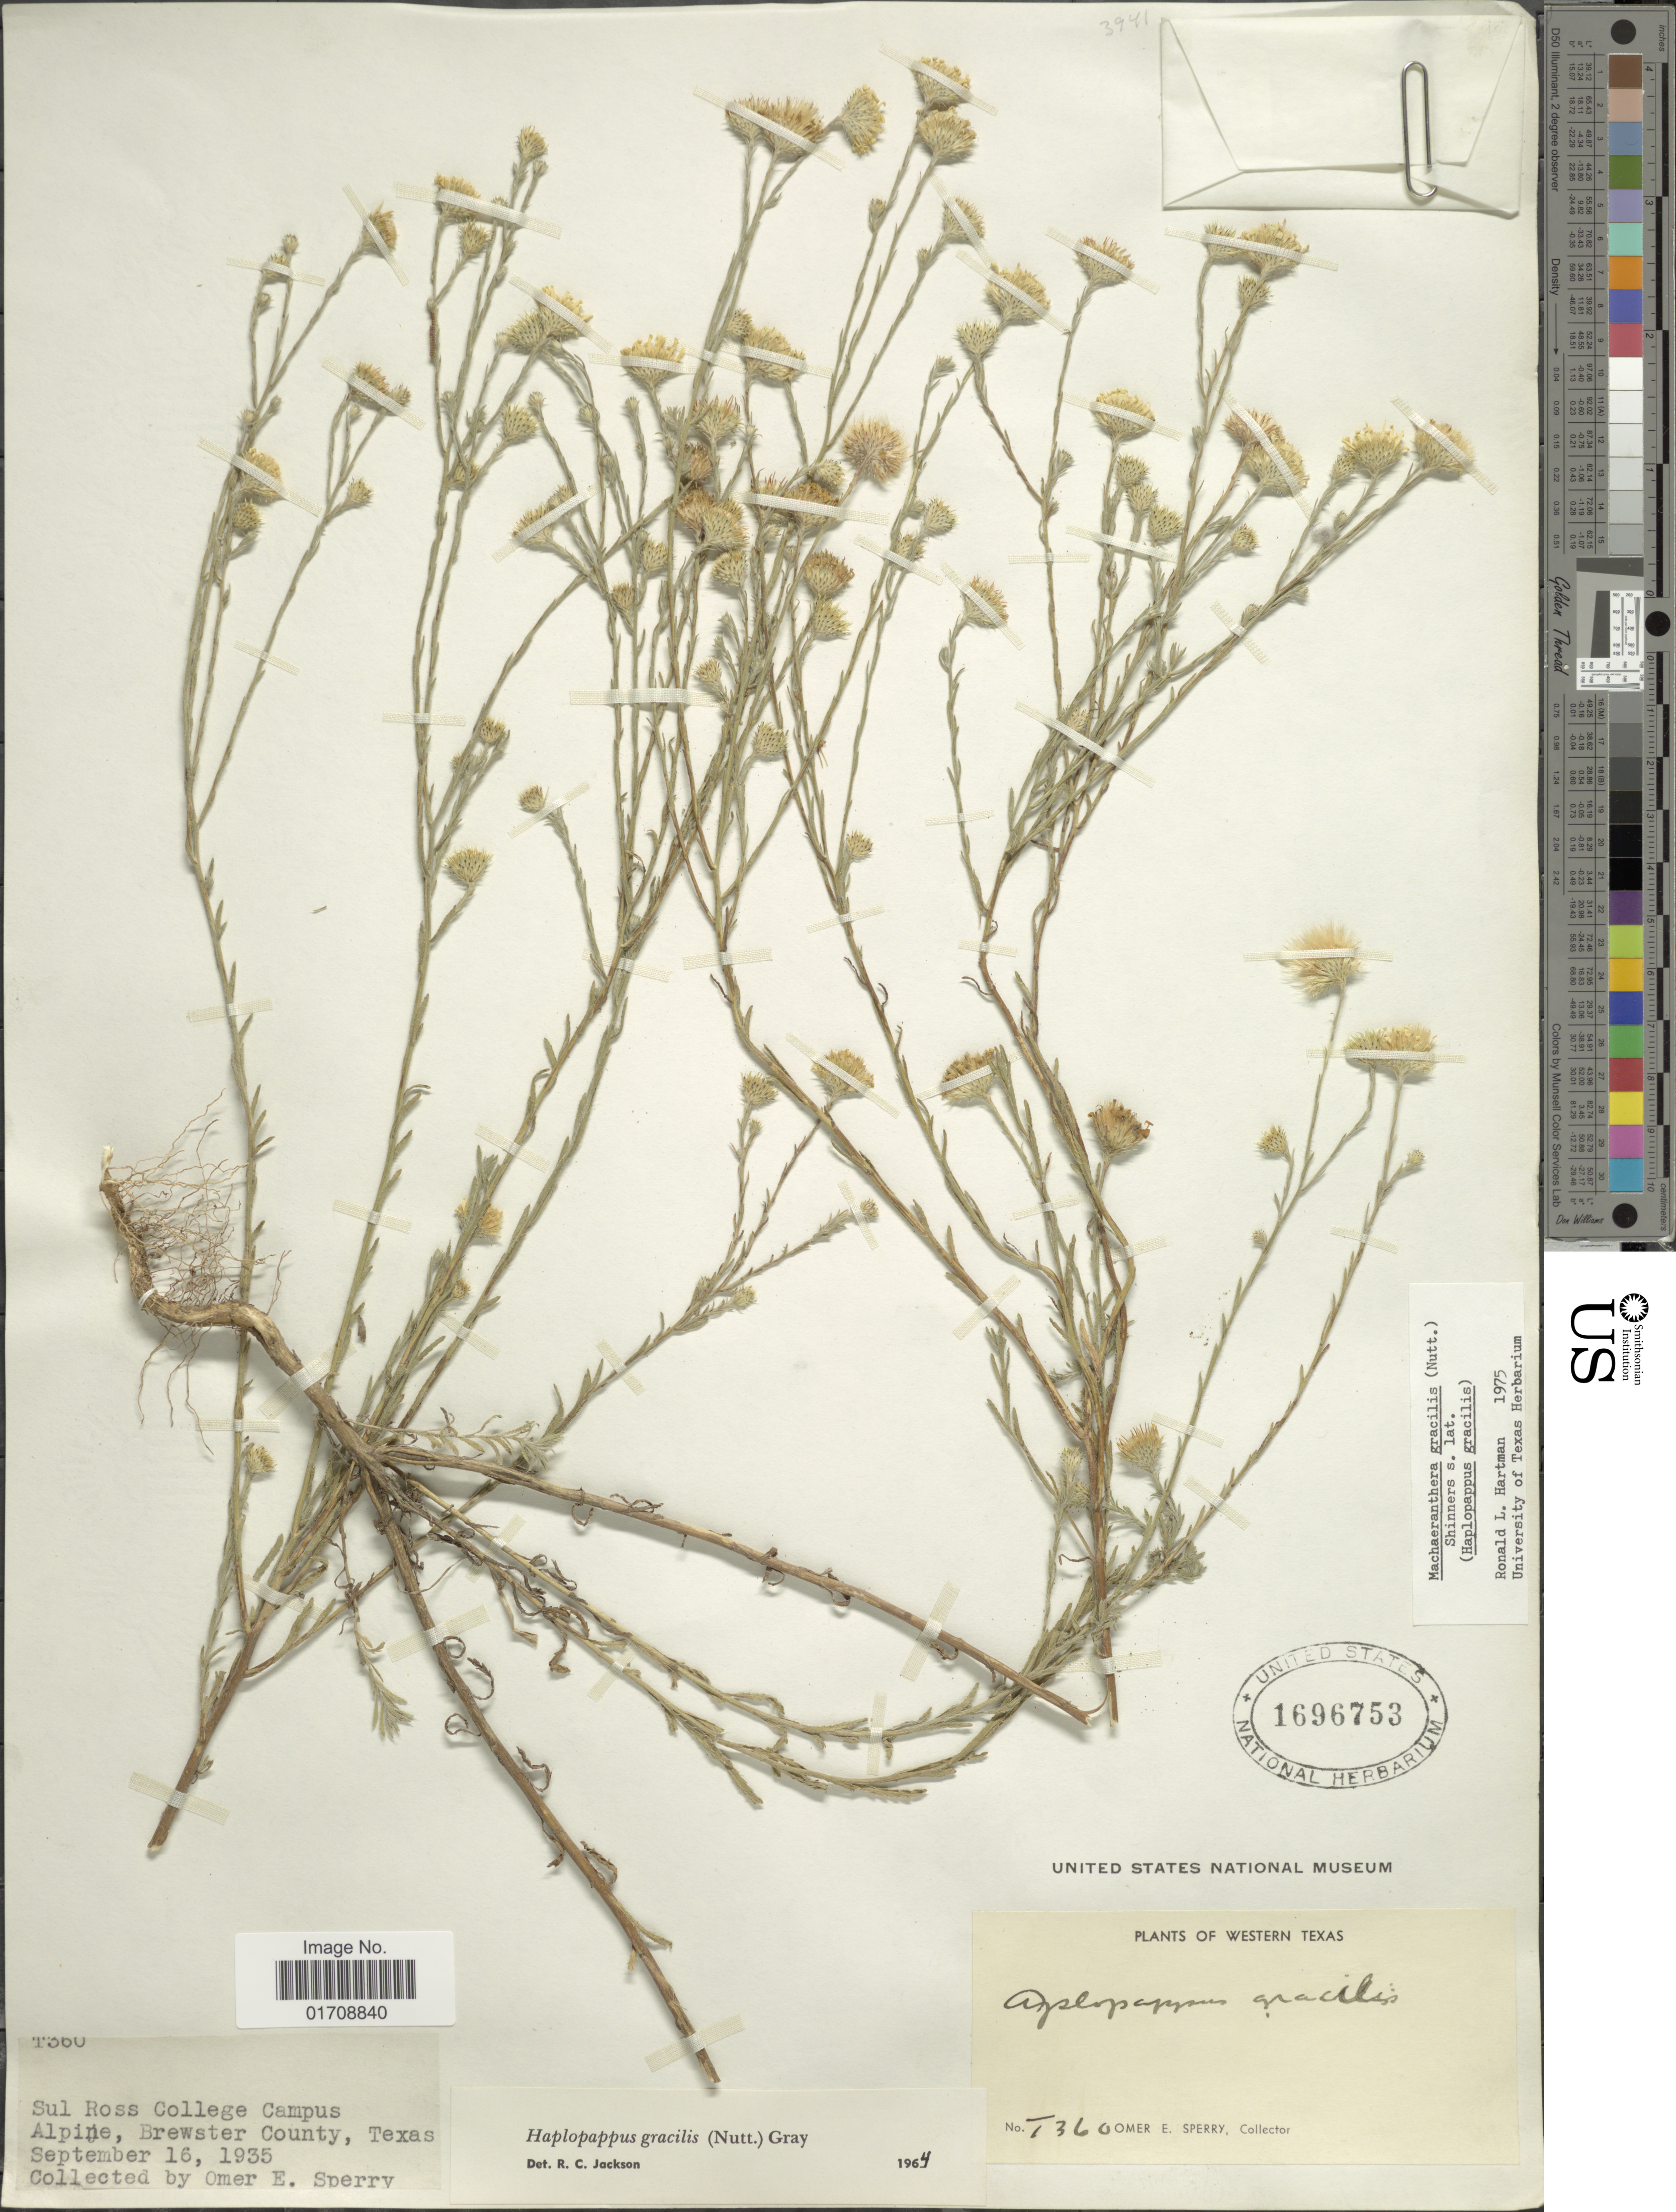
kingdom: Plantae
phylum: Tracheophyta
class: Magnoliopsida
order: Asterales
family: Asteraceae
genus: Machaeranthera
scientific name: Machaeranthera gracilis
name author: (Nutt.) Shinners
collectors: O. E. Sperry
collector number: T360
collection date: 1935-09-16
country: United States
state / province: Texas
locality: Western Texas, Sul Ross College Campus Alpine, Brewster County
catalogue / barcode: US 1696753